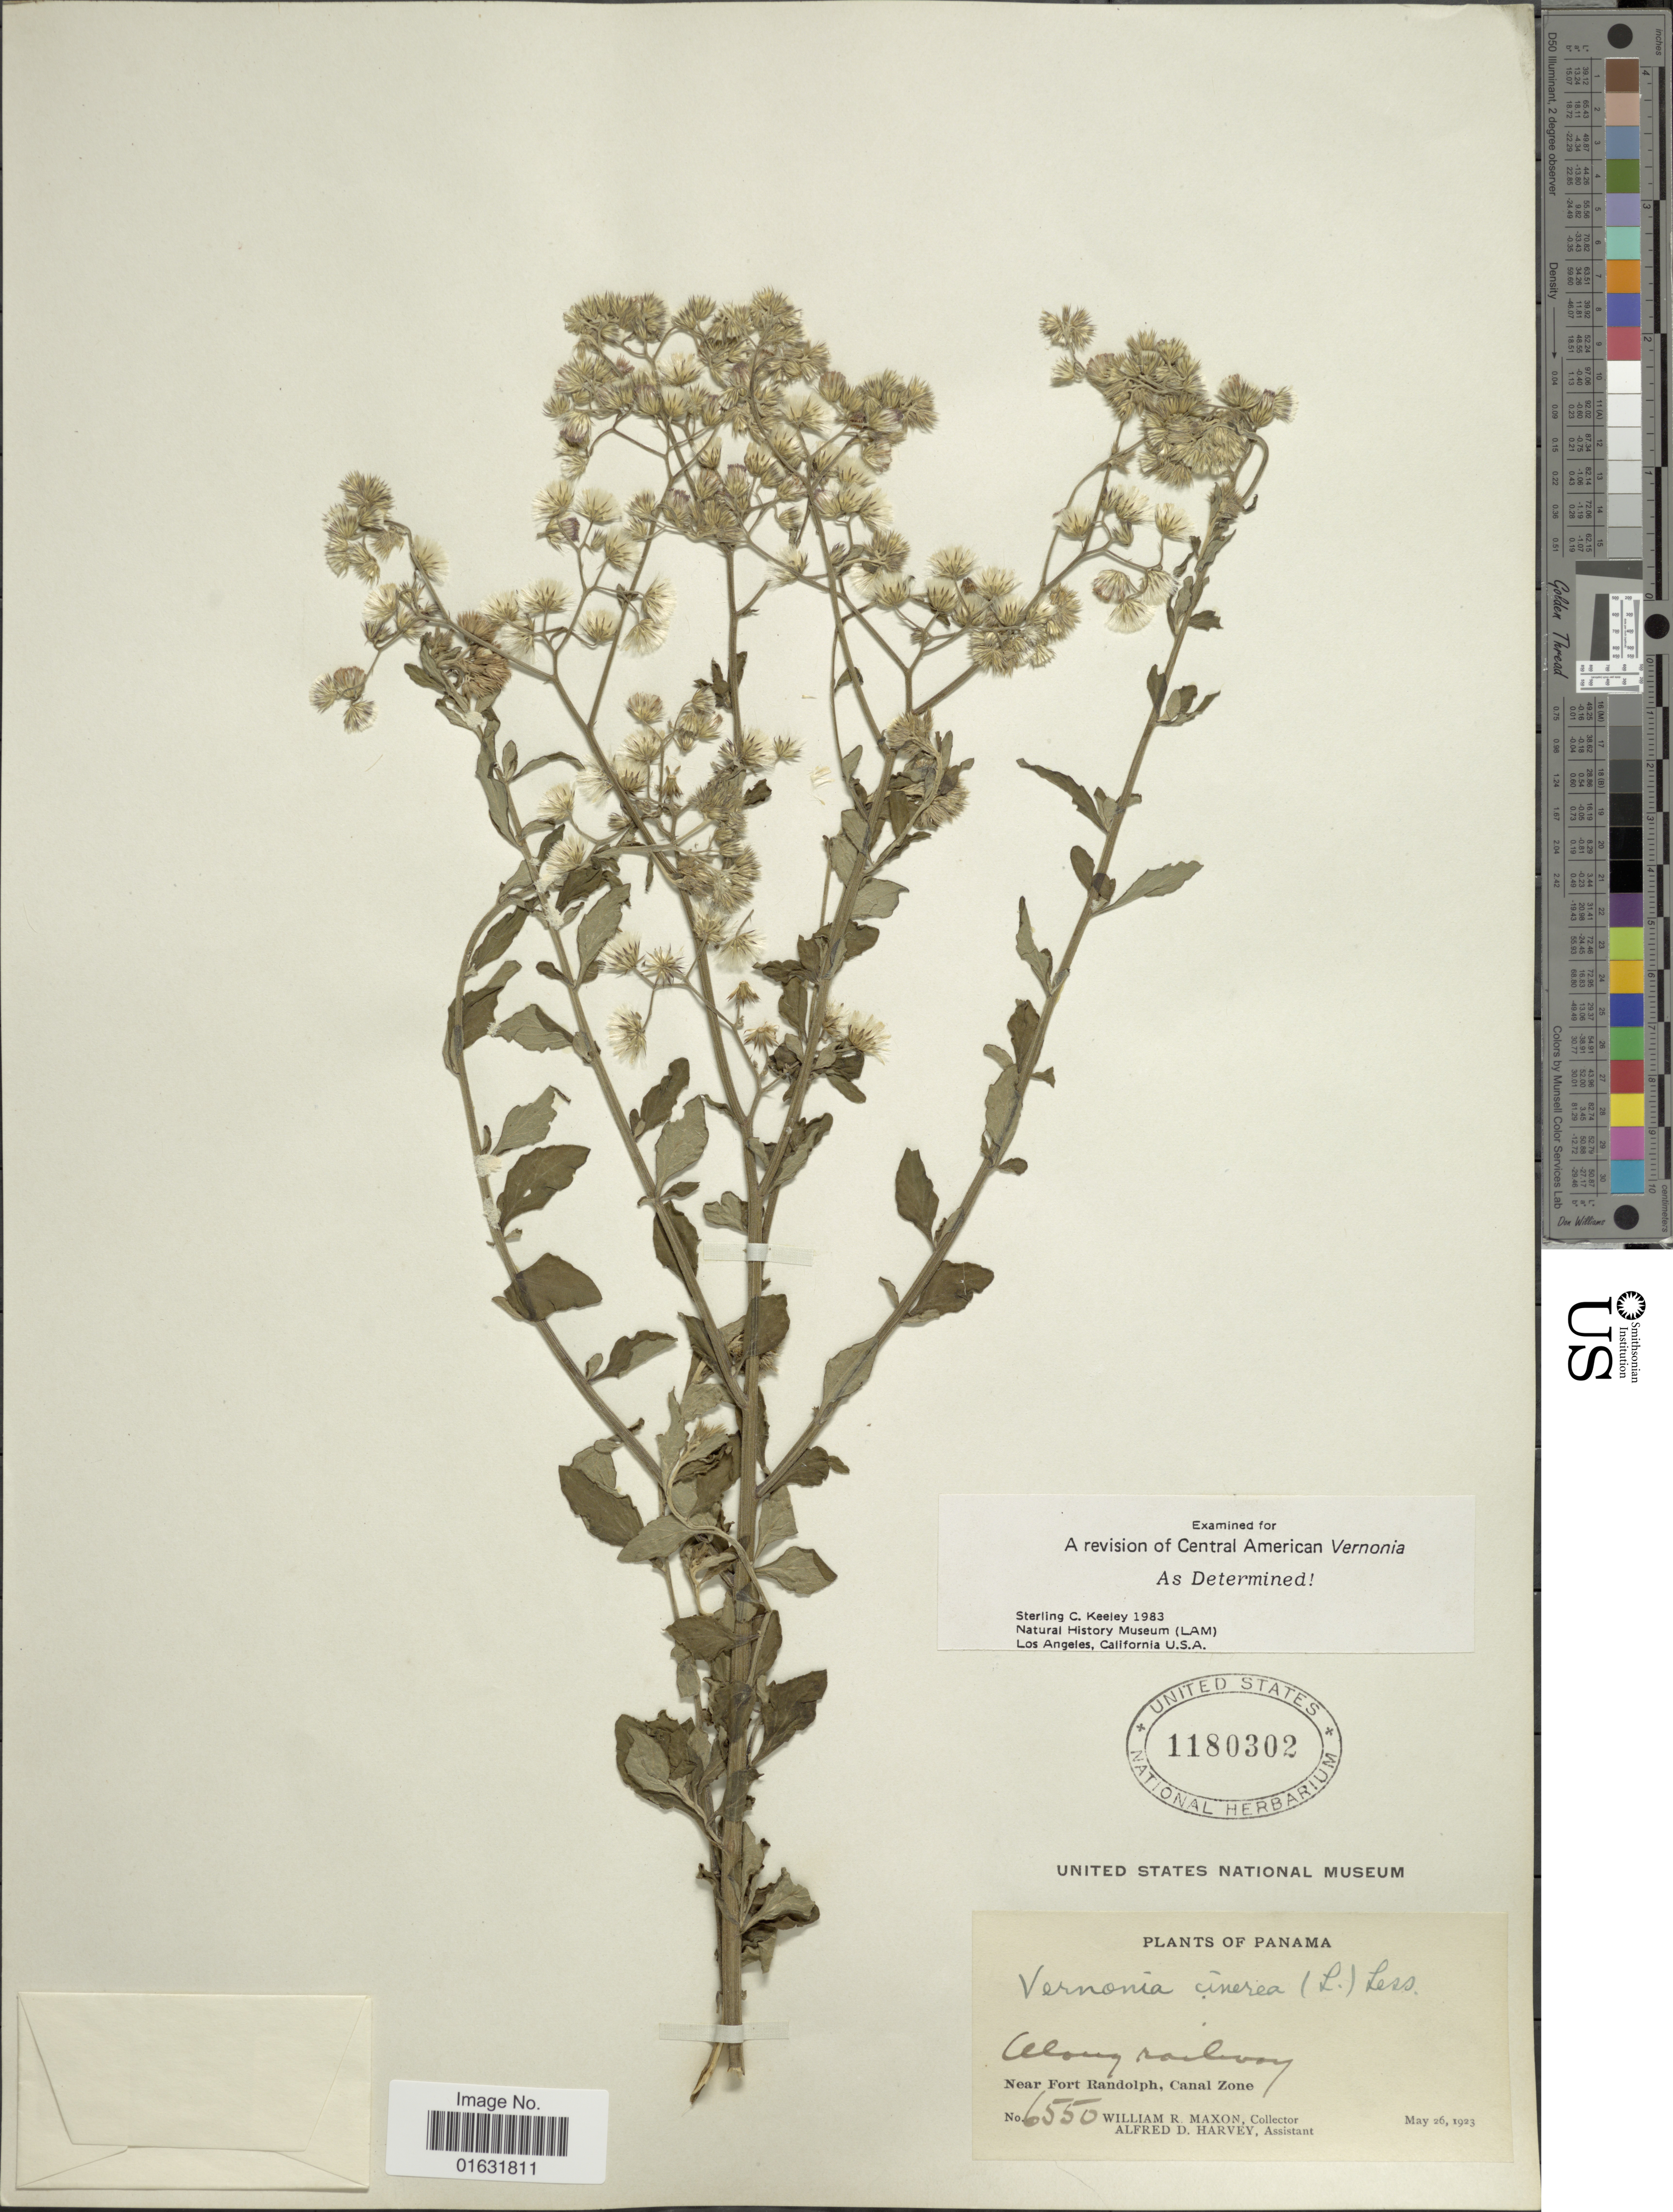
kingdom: Plantae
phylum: Tracheophyta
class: Magnoliopsida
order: Asterales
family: Asteraceae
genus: Cyanthillium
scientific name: Cyanthillium cinereum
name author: (L.) H. Rob.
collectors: W. R. Maxon & A. D. Harvey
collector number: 6550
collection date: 1923-05-26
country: Panama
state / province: Colón / Panamá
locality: Near Fort Randolph, Canal Zone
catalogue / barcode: US 1180302